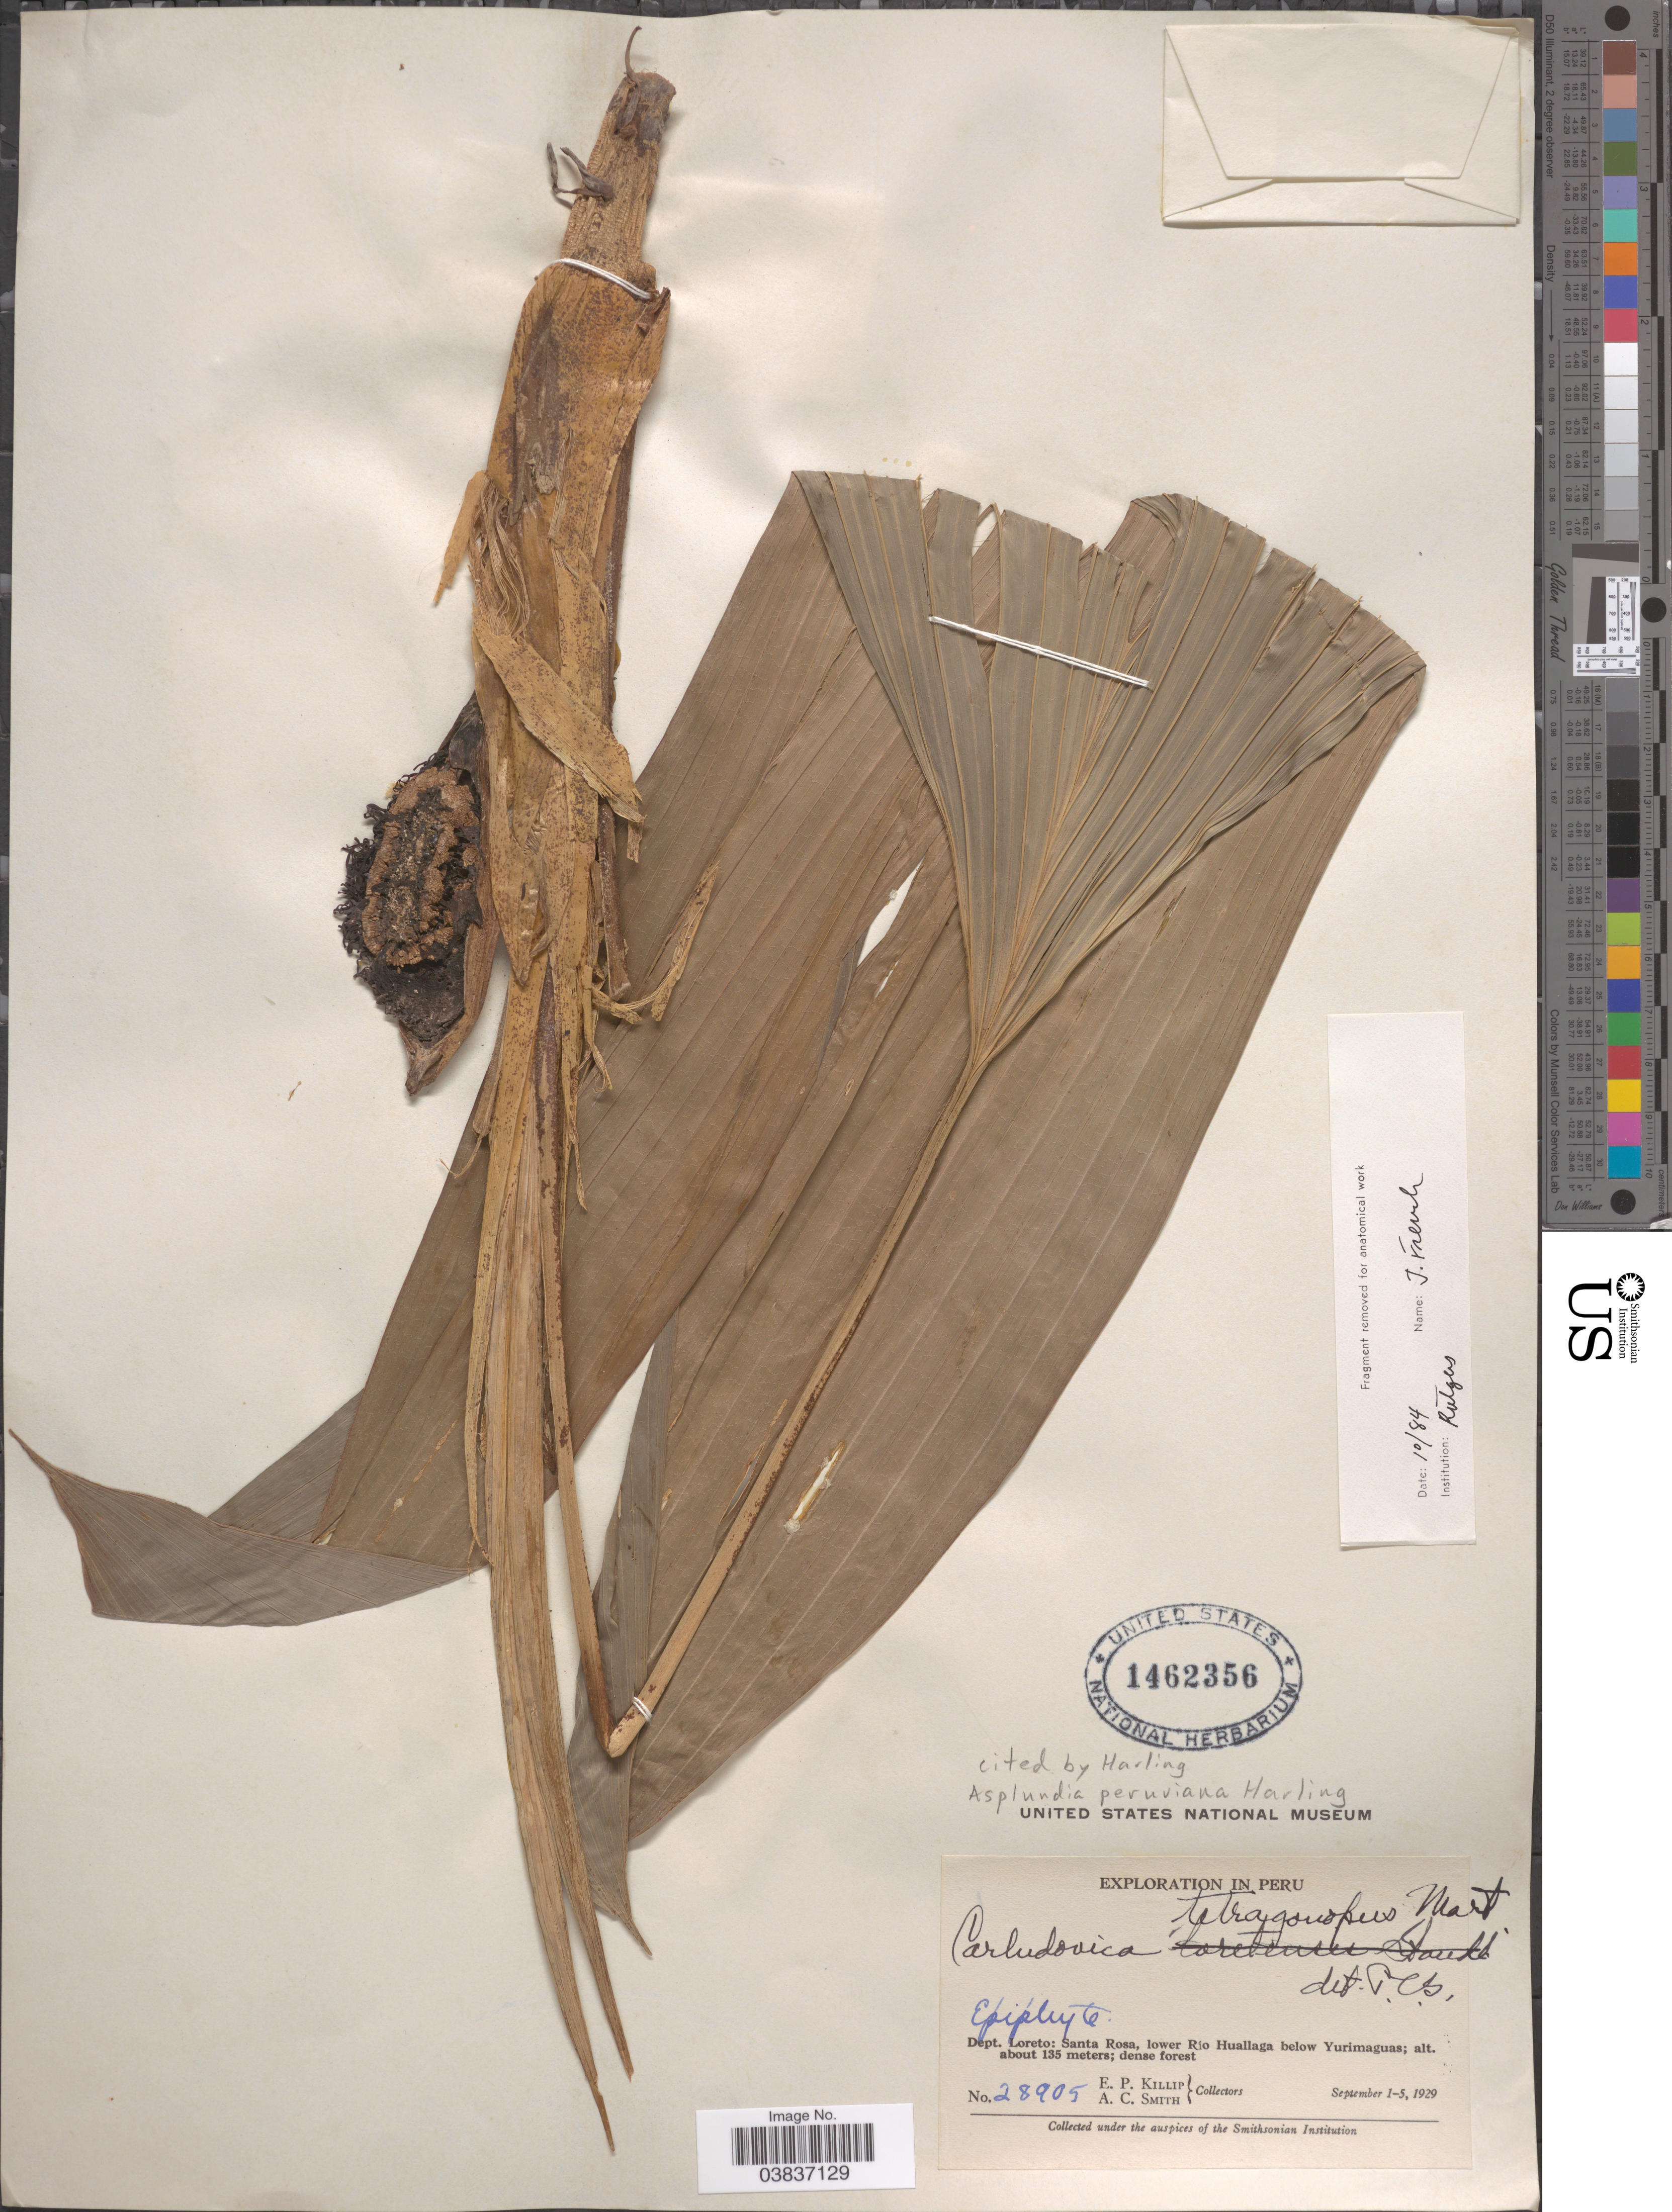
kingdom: Plantae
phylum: Tracheophyta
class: Liliopsida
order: Pandanales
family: Cyclanthaceae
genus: Asplundia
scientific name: Asplundia peruviana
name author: Harling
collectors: E. P. Killip & A. C. Smith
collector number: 28905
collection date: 1929-09-01/1929-09-05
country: Peru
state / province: Loreto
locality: Dept. Loreto: Santa Rosa, lower Río Huallaga below Yurimaguas.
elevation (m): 135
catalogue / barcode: US 1462356